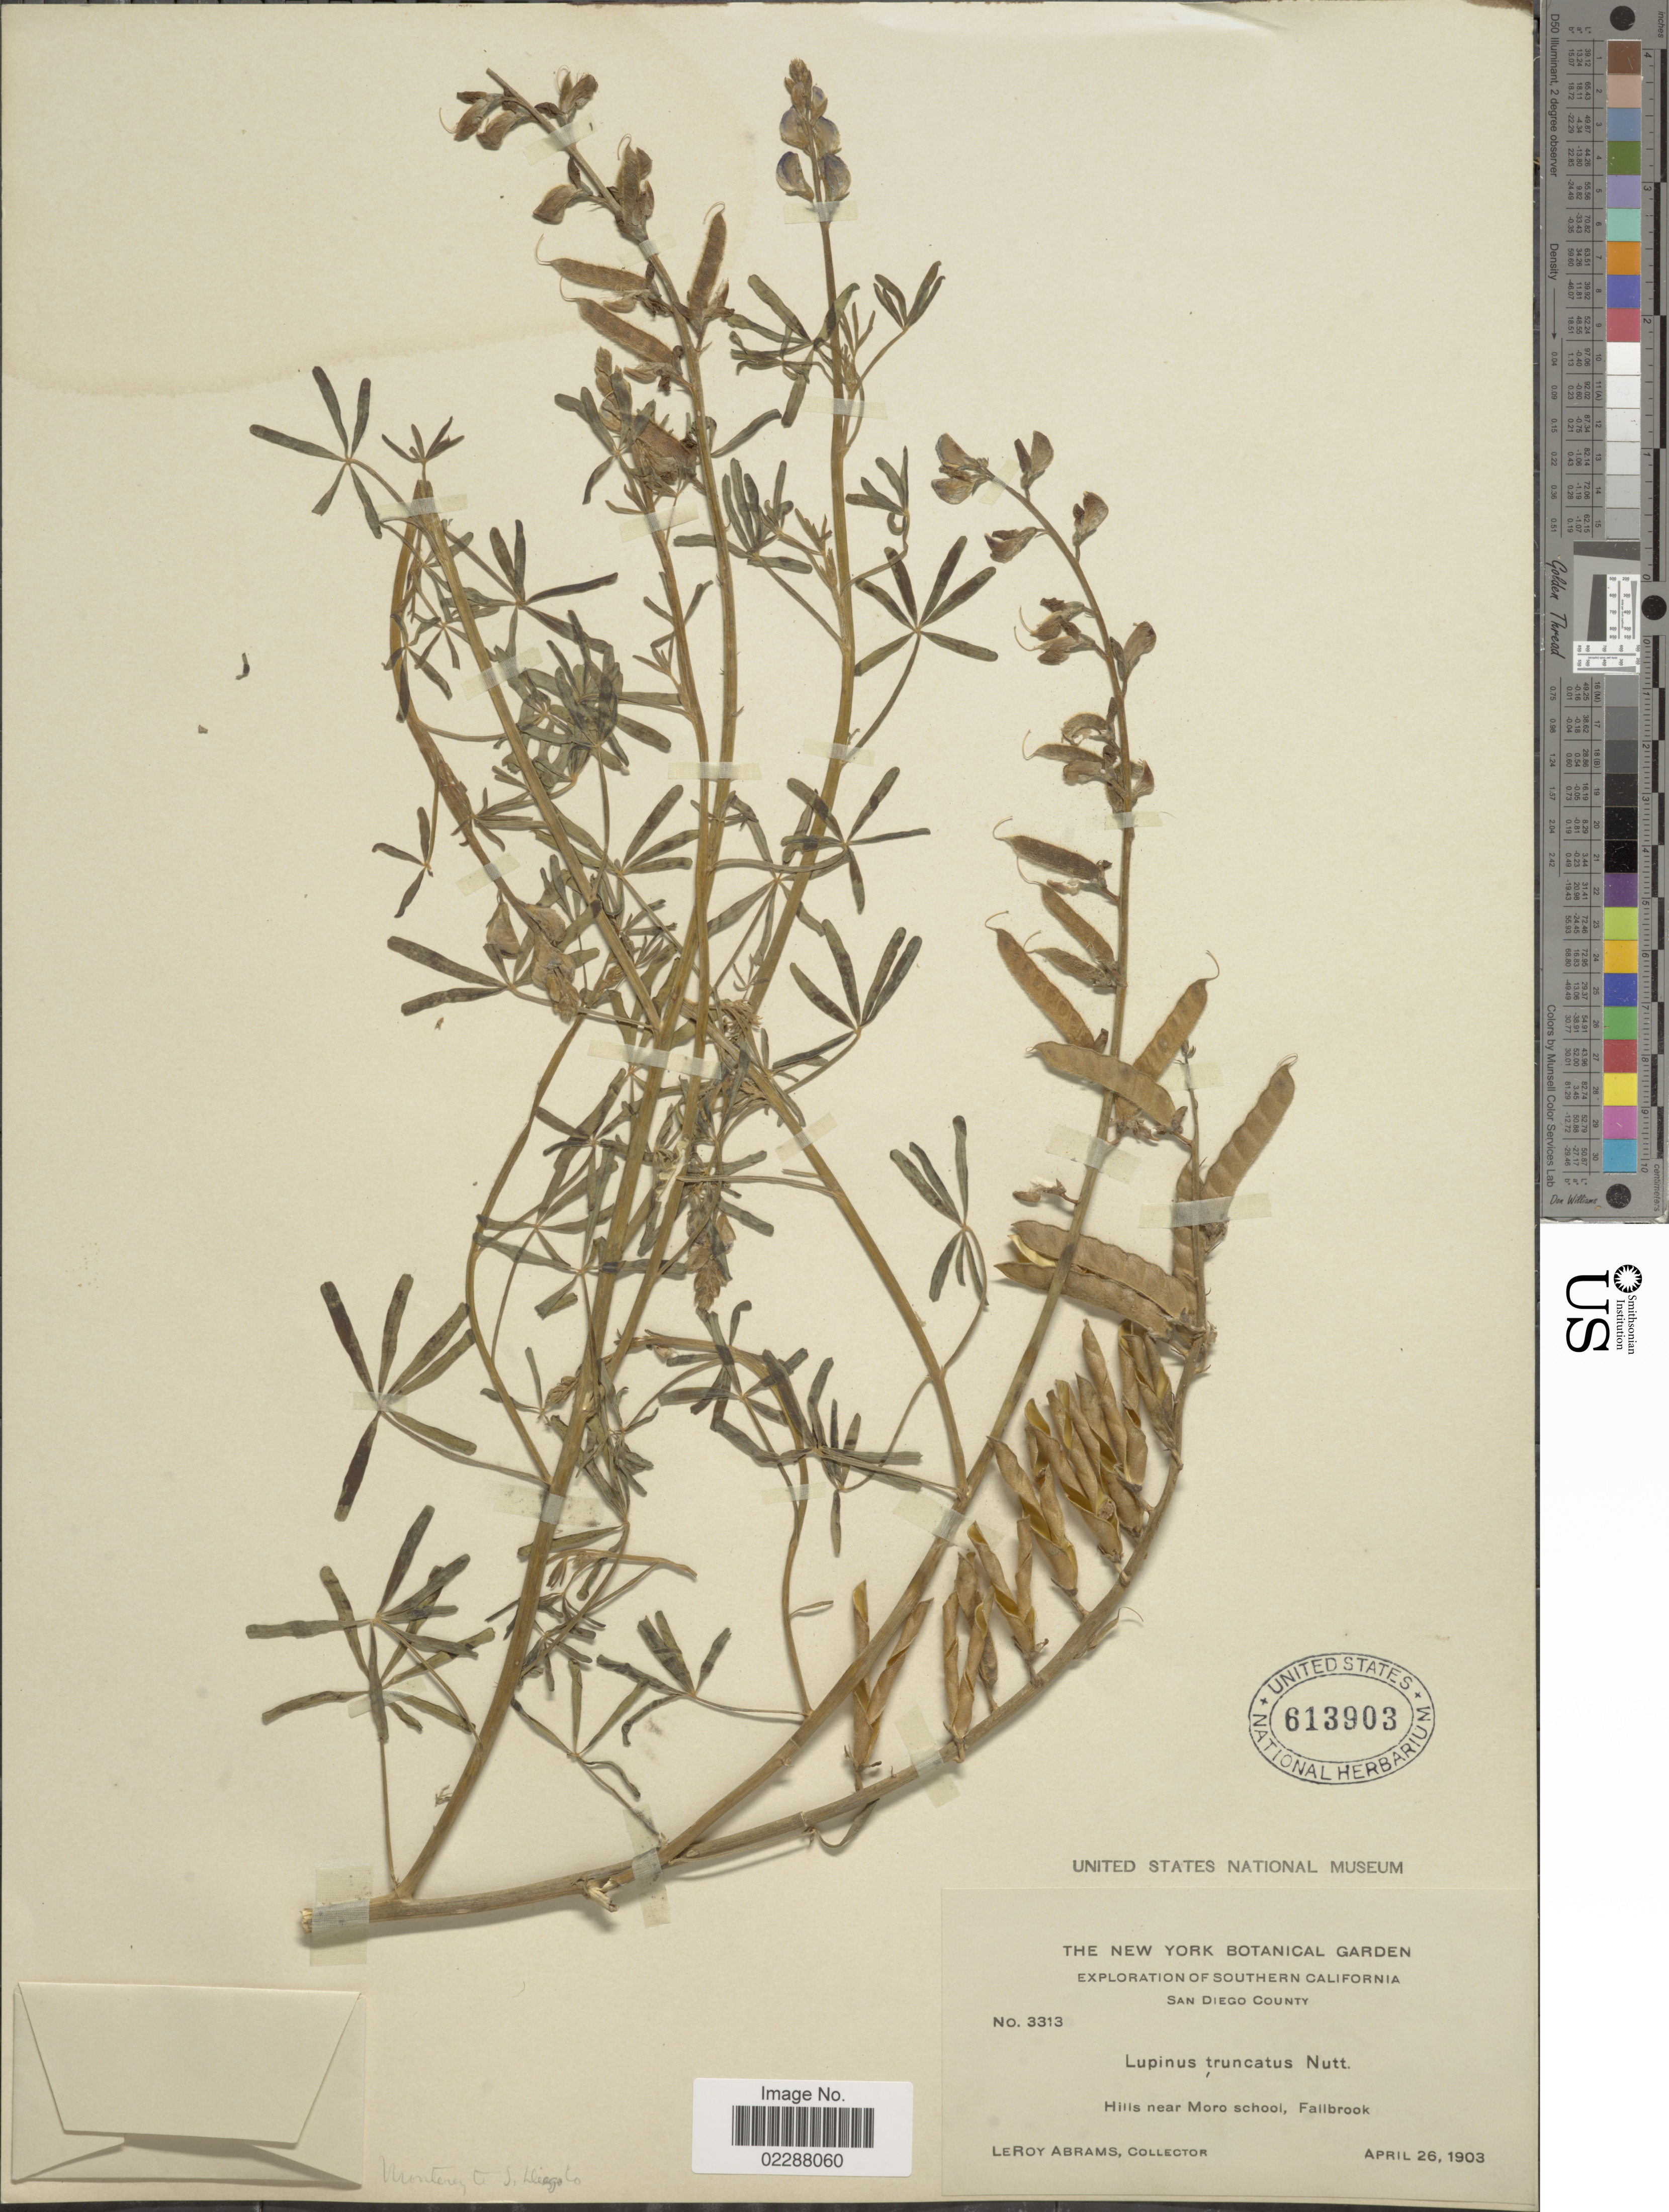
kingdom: Plantae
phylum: Tracheophyta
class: Magnoliopsida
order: Fabales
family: Fabaceae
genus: Lupinus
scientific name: Lupinus truncatus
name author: Nutt. ex Hook. & Arn.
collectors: L. Abrams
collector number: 3313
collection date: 1903-04-26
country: United States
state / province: California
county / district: San Diego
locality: Southern California, San Diego County, Hills near Moro school, Fallbrook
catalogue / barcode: US 613903